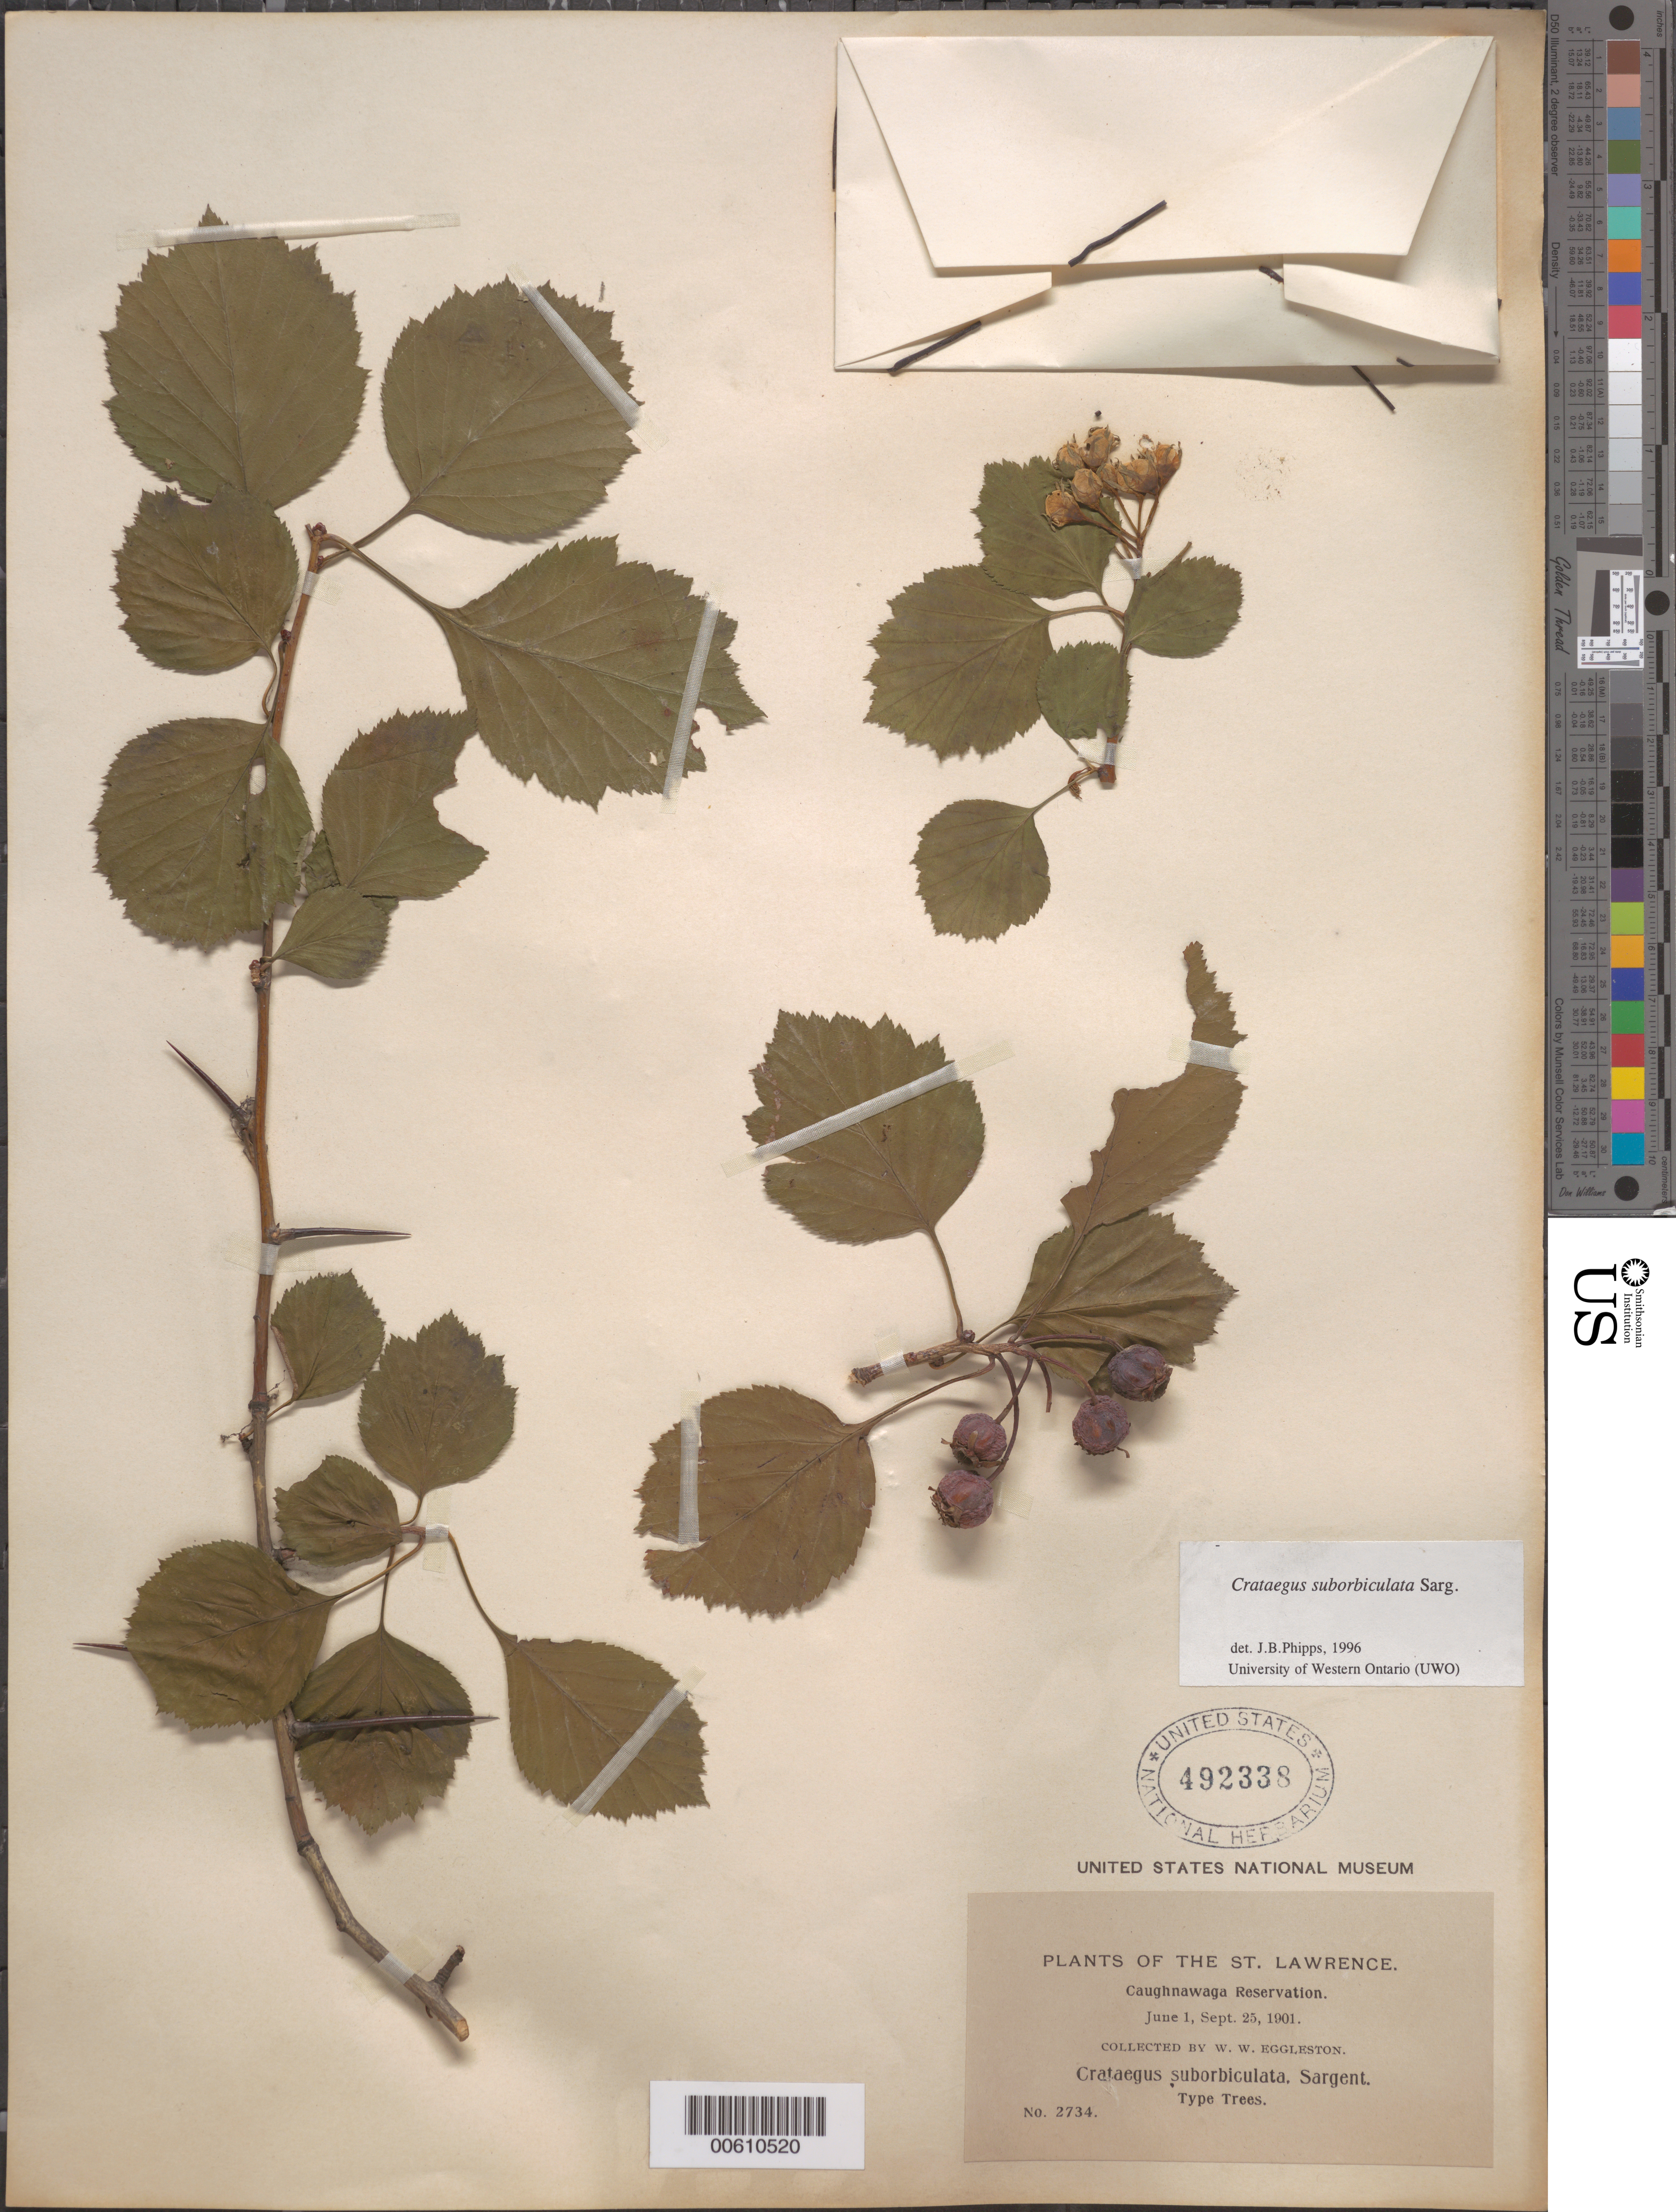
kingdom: Plantae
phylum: Tracheophyta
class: Magnoliopsida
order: Rosales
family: Rosaceae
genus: Crataegus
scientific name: Crataegus suborbiculata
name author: Sarg.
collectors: W. W. Eggleston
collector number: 2734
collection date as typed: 01 Jun 1901 and 25 Sep 1901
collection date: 1901-06-01,1901-09-25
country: Canada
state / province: Quebec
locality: Caughnawaga Reservation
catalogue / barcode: US 492338